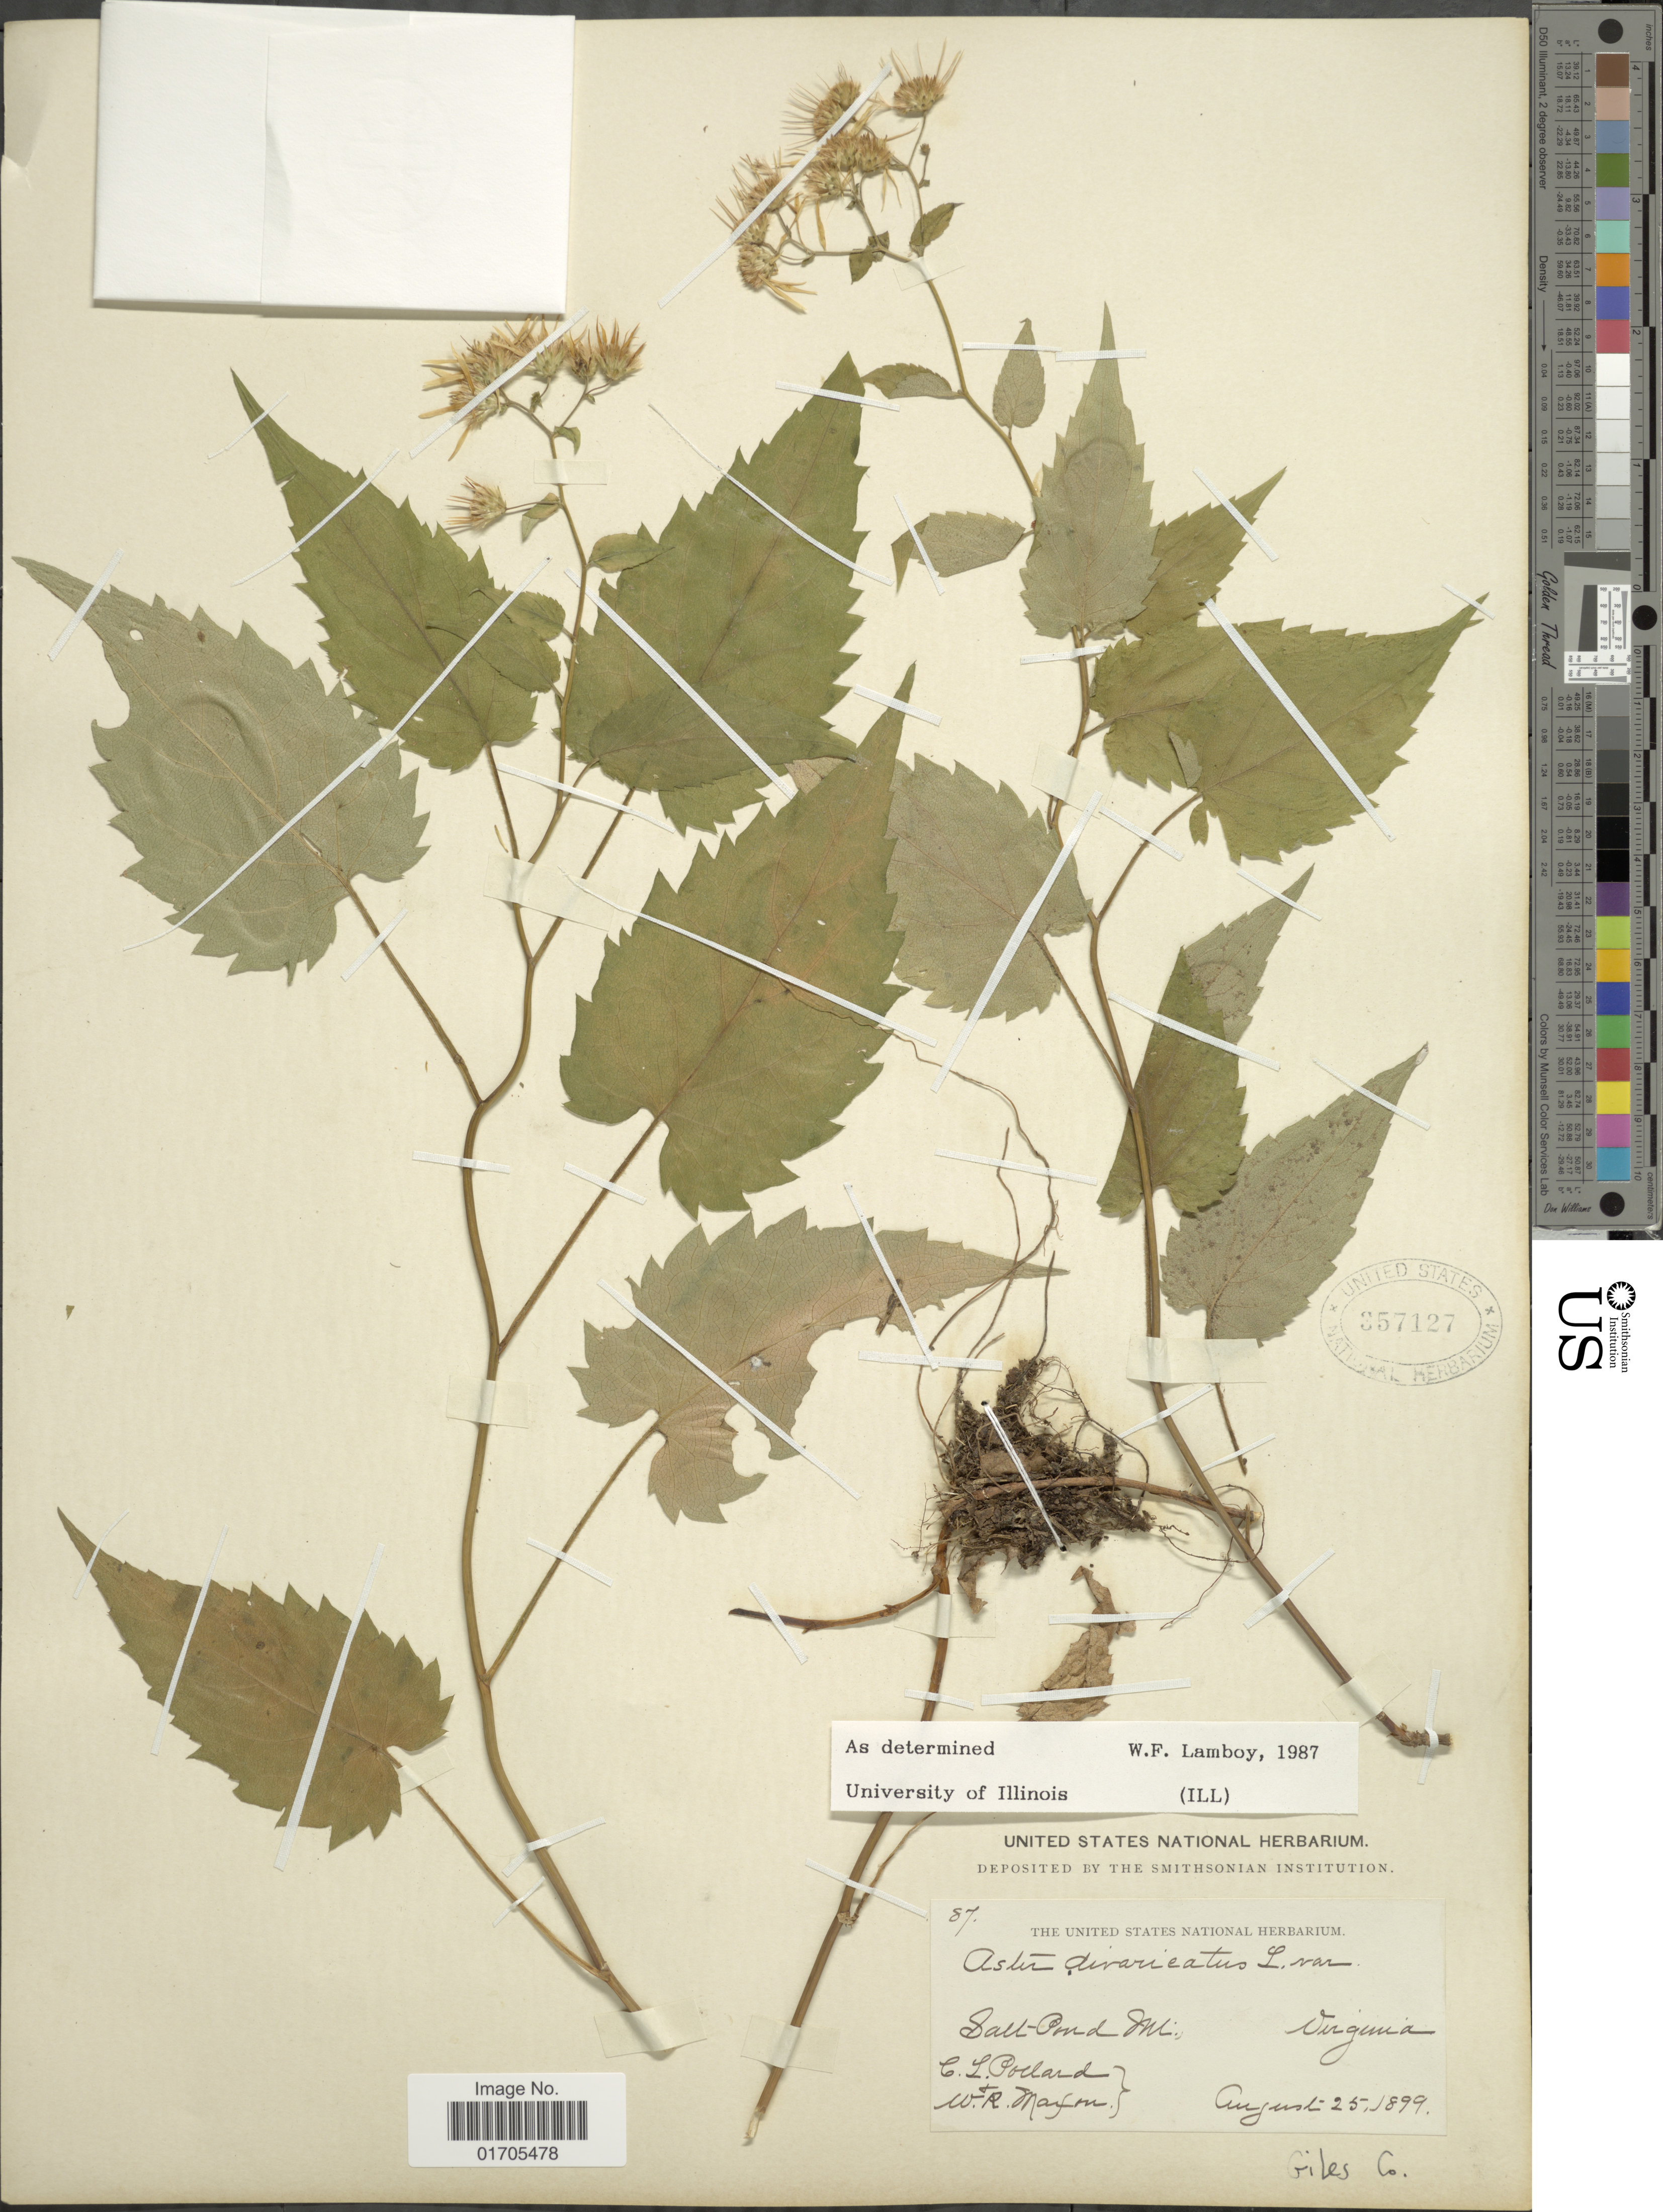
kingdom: Plantae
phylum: Tracheophyta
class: Magnoliopsida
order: Asterales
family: Asteraceae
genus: Eurybia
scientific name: Eurybia divaricata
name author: (L.) G.L. Nesom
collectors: C. L. Pollard & W. R. Maxon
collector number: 87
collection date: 1899-08-25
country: United States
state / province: Virginia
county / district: Giles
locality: Salt Pond Mt. Virginia. Giles Co.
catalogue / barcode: US 357127